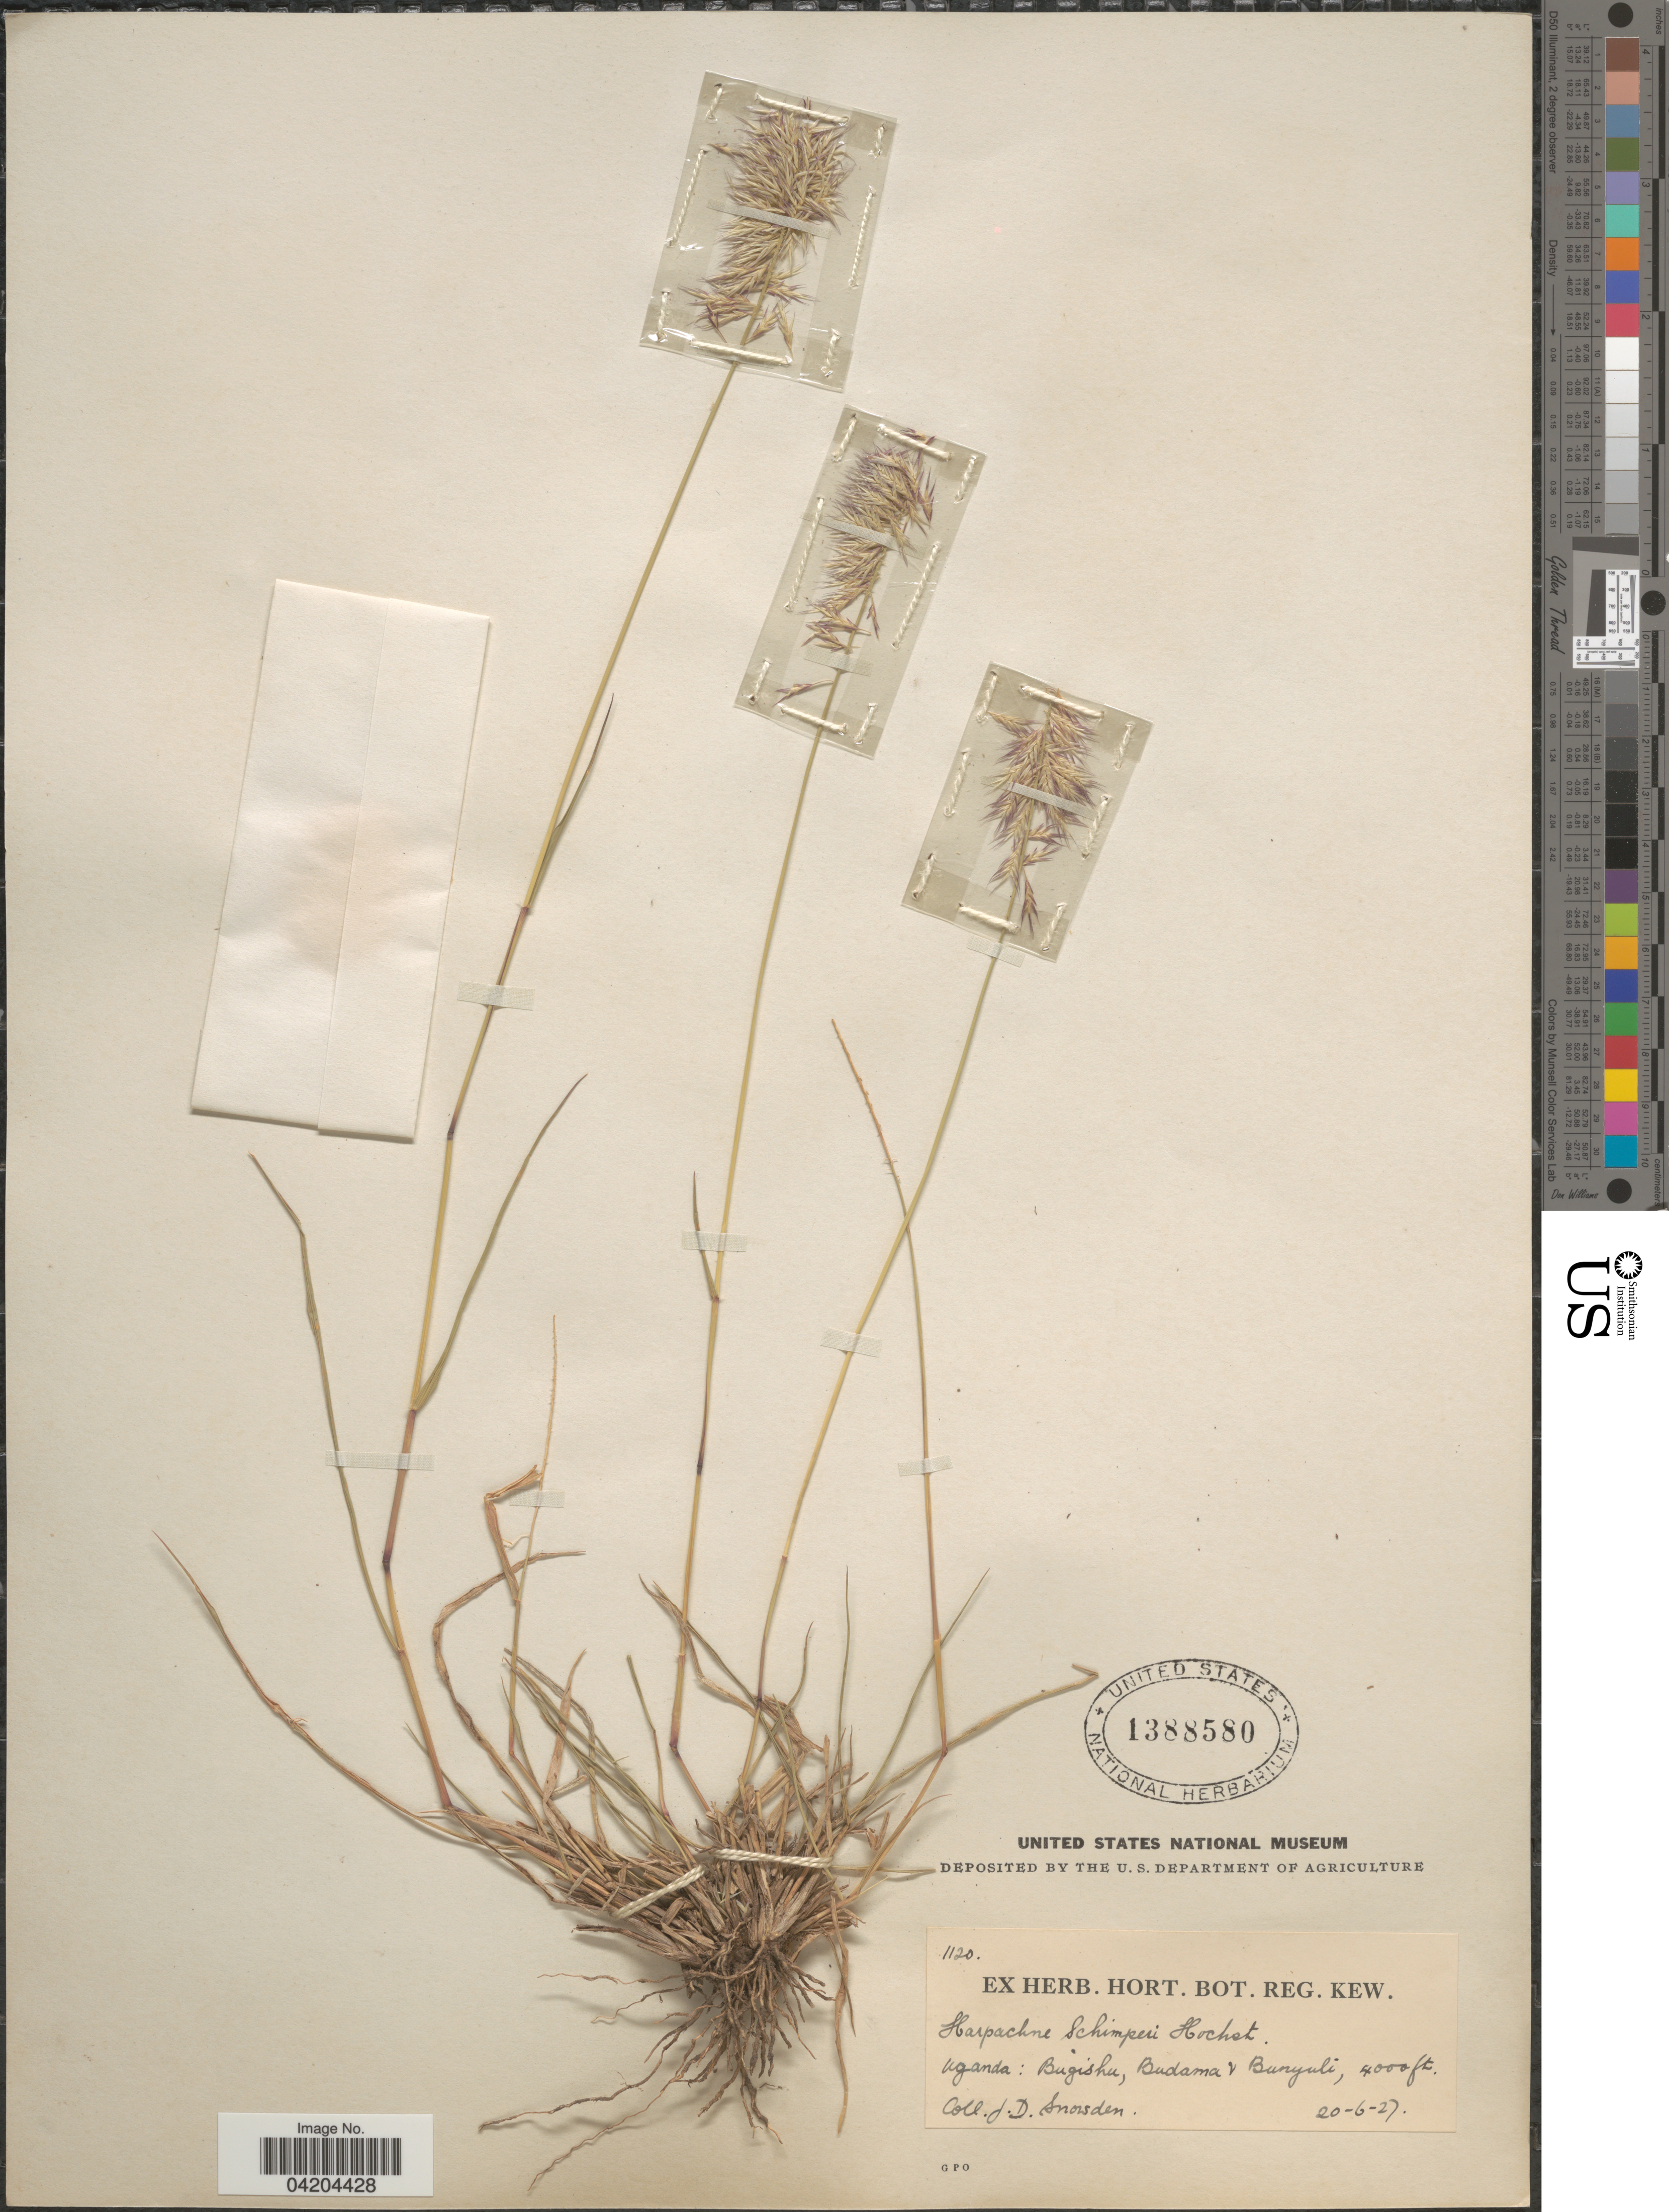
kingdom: Plantae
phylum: Tracheophyta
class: Liliopsida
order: Poales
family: Poaceae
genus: Eragrostis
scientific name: Eragrostis schimperi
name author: (A. Rich.) Benth.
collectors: J. Snowden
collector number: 1120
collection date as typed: Transcribed d/m/y: 20/6/27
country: Uganda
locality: Bugishu, Budama & Bunyuli.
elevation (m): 1219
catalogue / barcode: US 1388580